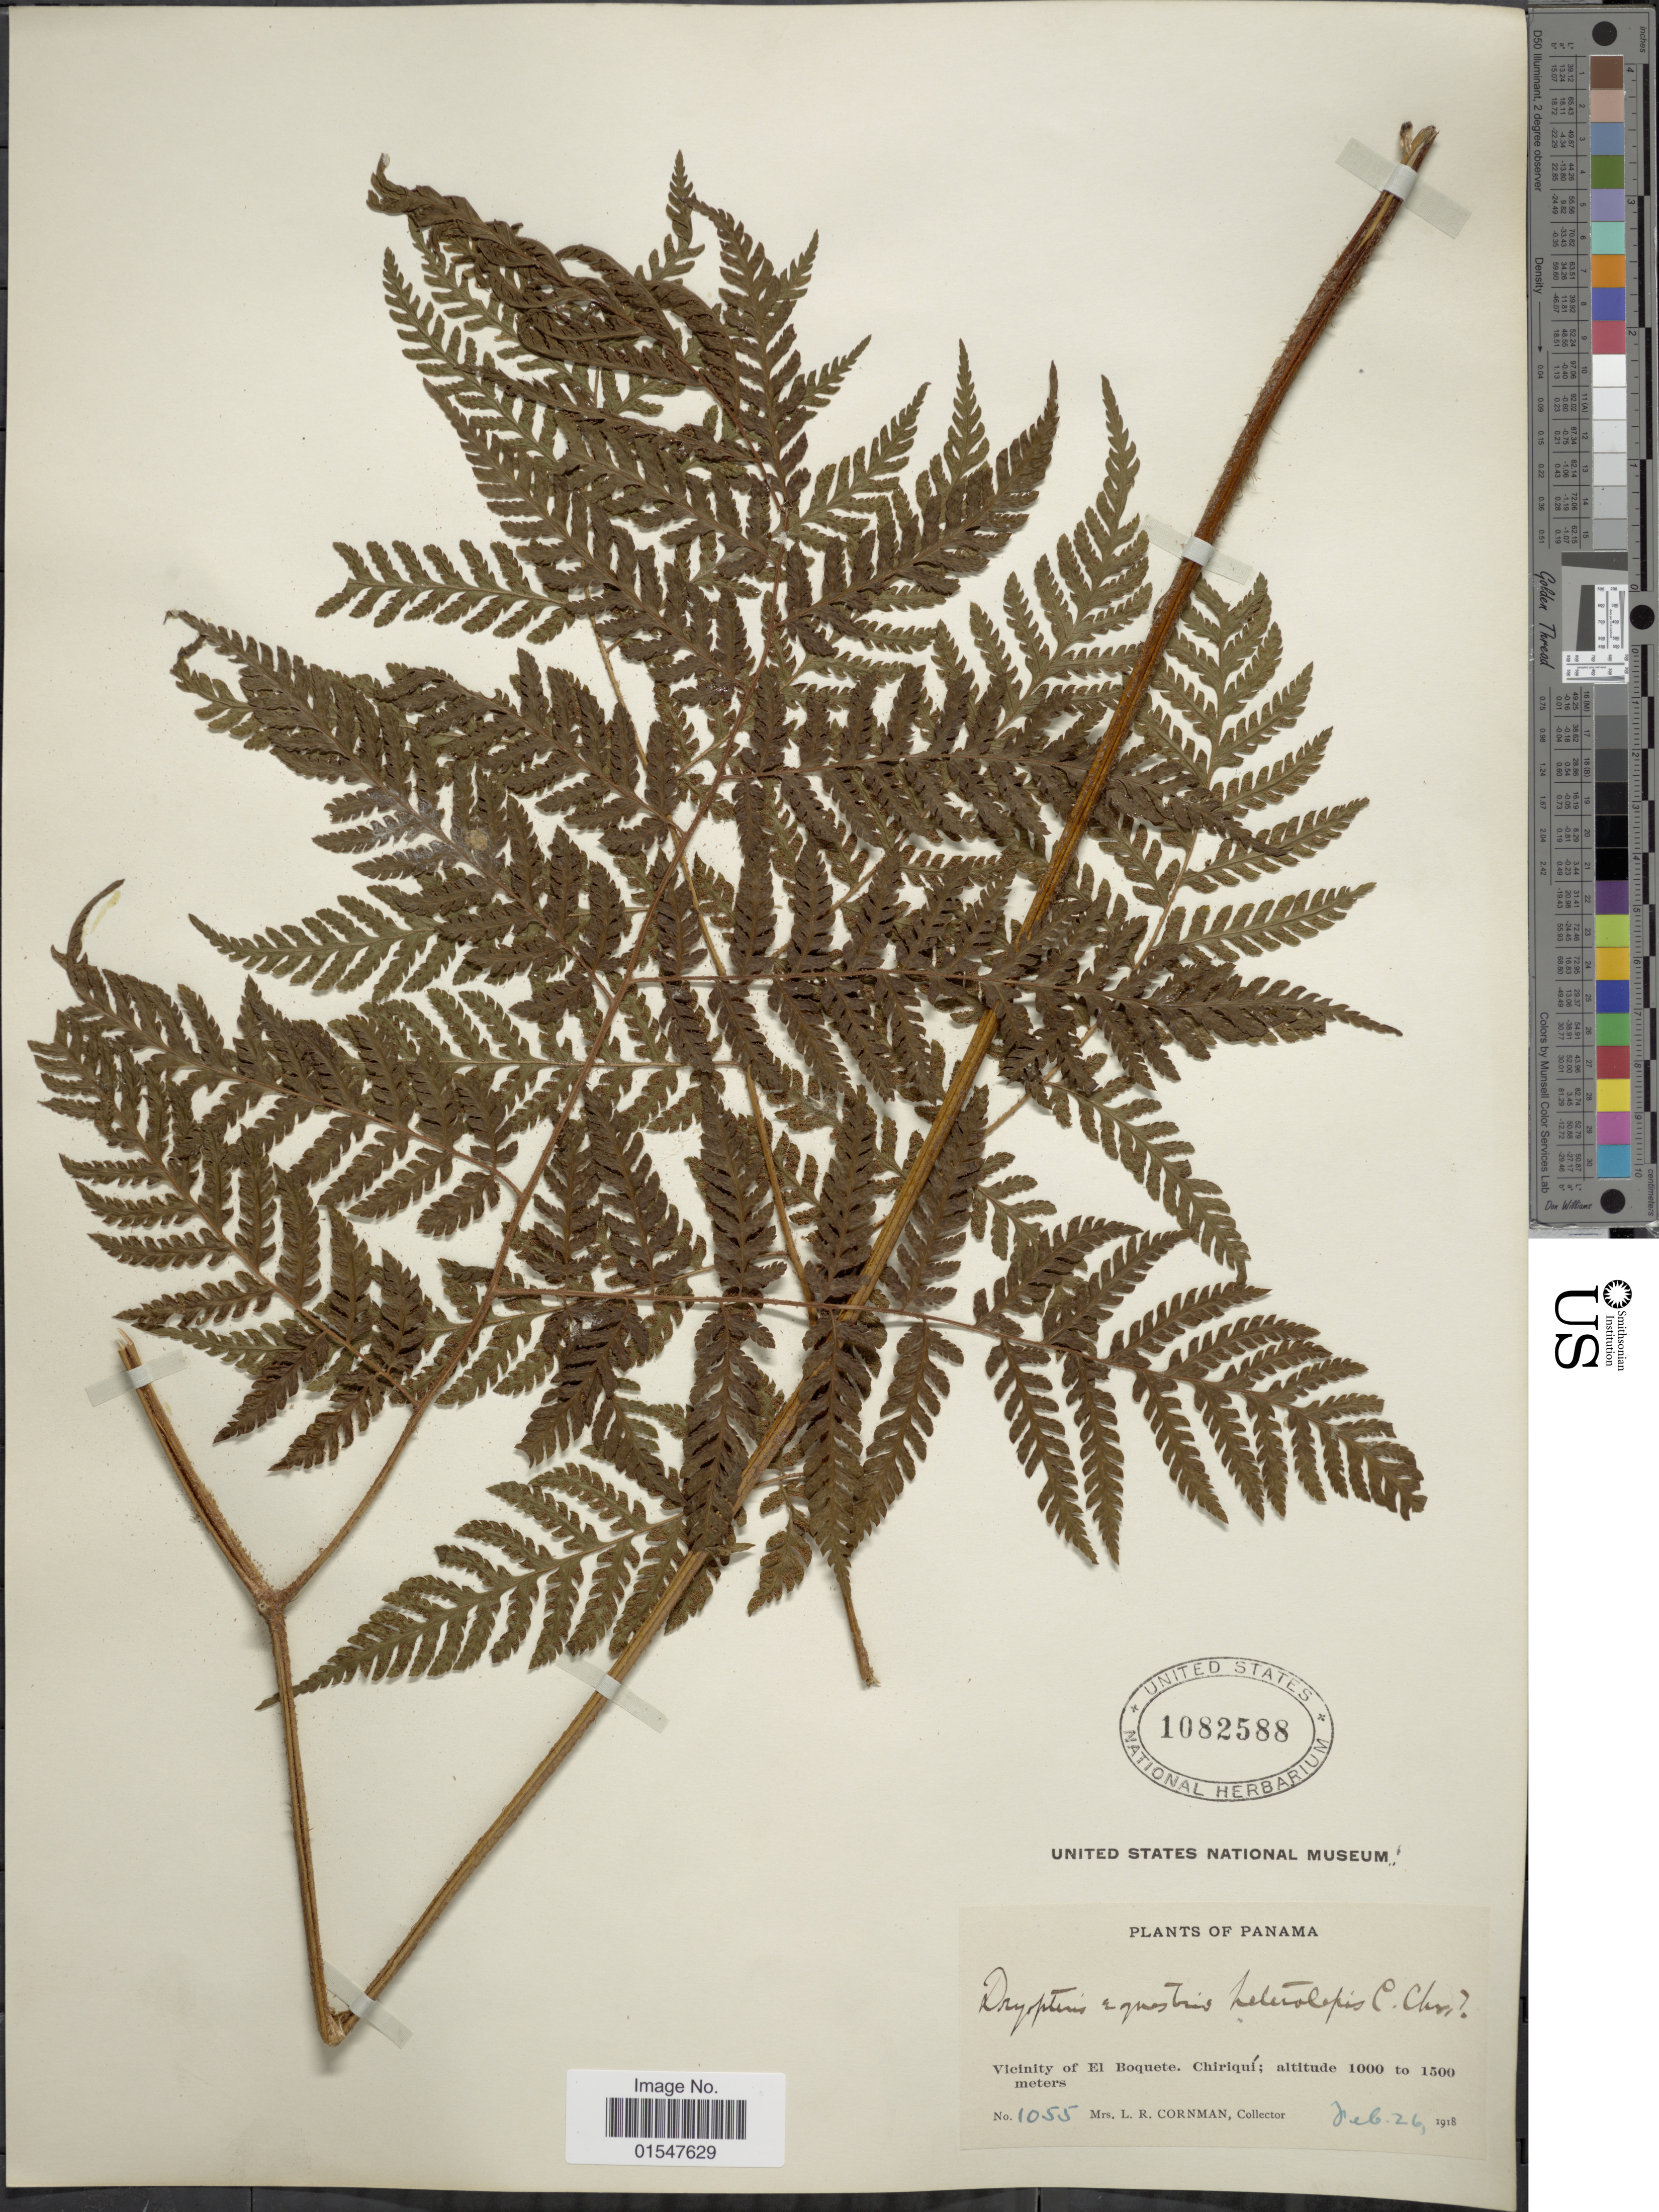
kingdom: Plantae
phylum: Tracheophyta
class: Polypodiopsida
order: Polypodiales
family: Dryopteridaceae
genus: Ctenitis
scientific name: Ctenitis equestris var. equestris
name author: (Kunze) Ching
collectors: L. Cornman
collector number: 1055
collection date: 1918-02-26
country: Panama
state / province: Chiriqui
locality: Vicinity of El Boquete, Chiriqui.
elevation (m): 1000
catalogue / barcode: US 1082588